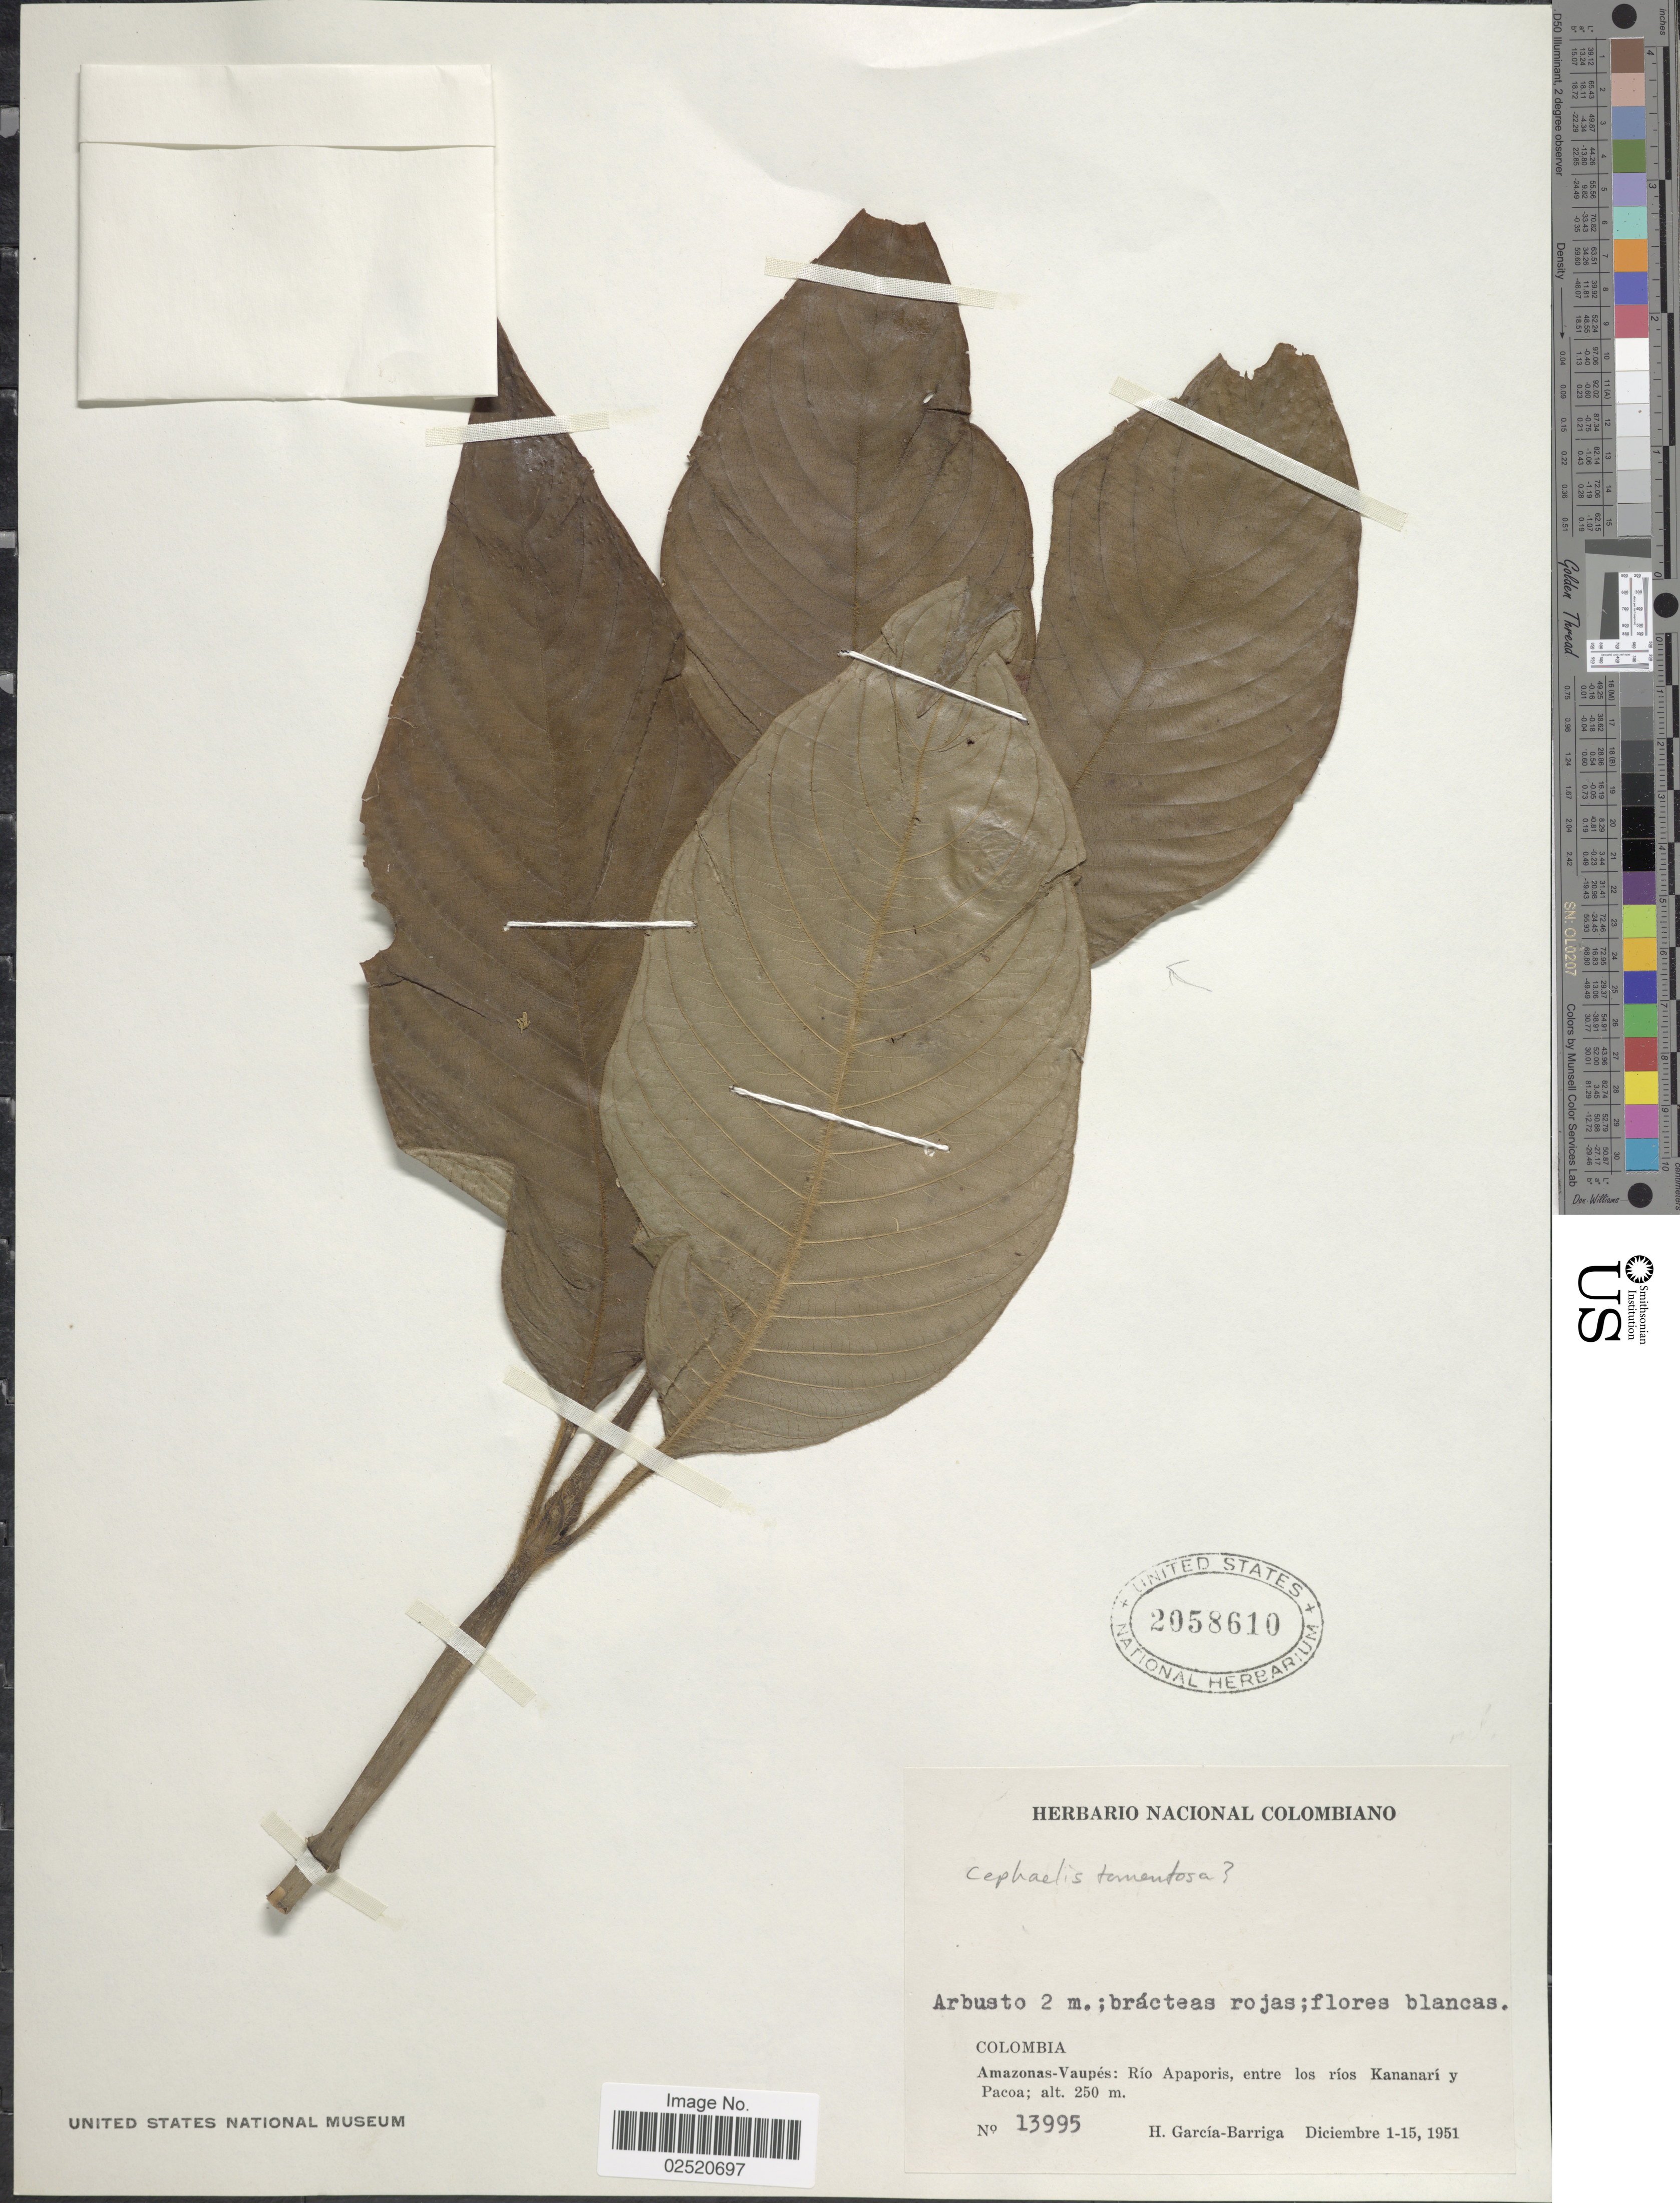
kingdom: Plantae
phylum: Tracheophyta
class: Magnoliopsida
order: Gentianales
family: Rubiaceae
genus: Psychotria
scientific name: Psychotria sp.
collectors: H. García Barriga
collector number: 13995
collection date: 1951-12-01/1951-12-15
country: Colombia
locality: Amazonas-Vaupés: Río Apaporis, entre los ríos Kananarí y Pacoa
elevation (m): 250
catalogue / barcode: US 2058610